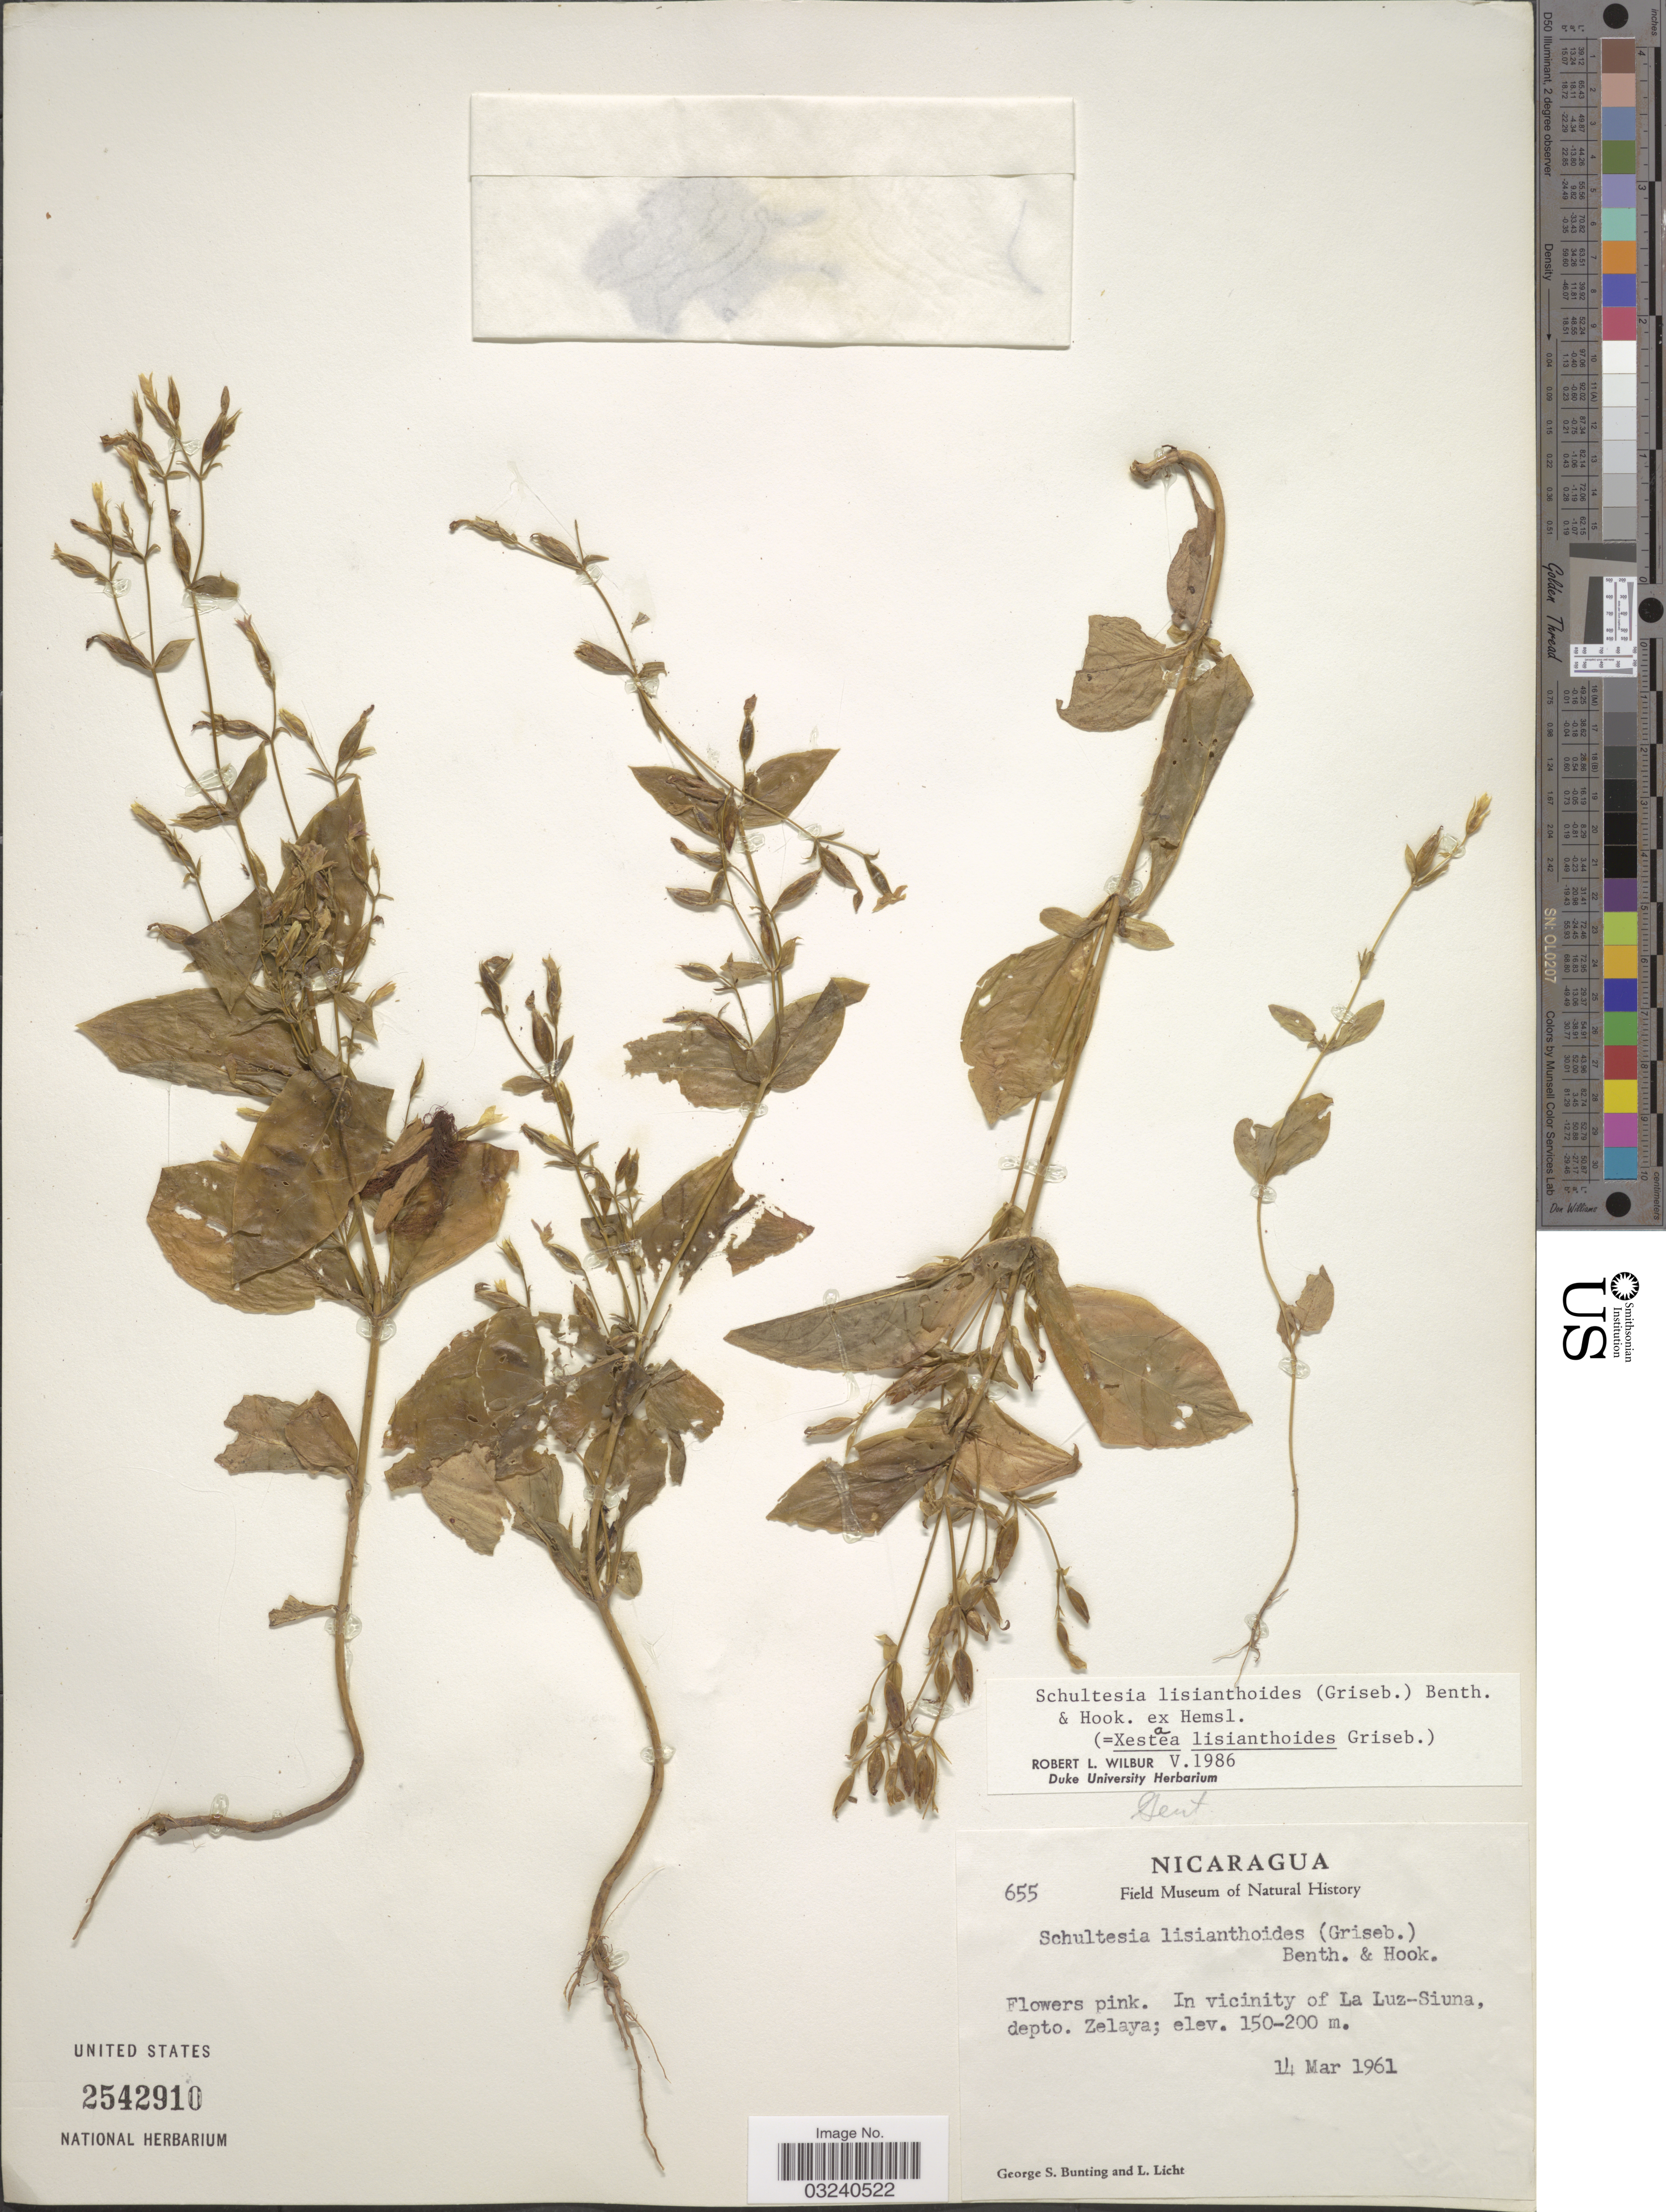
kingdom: Plantae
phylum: Tracheophyta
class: Magnoliopsida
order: Gentianales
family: Gentianaceae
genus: Schultesia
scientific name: Schultesia lisianthoides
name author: (Griseb.) Benth. & Hook. f. ex Hemsl.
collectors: G. S. Bunting & L. Licht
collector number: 655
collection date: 1961-03-14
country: Nicaragua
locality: In vicinity of La Luz-Siuma, depto. Zelaya.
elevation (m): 150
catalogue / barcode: US 2542910